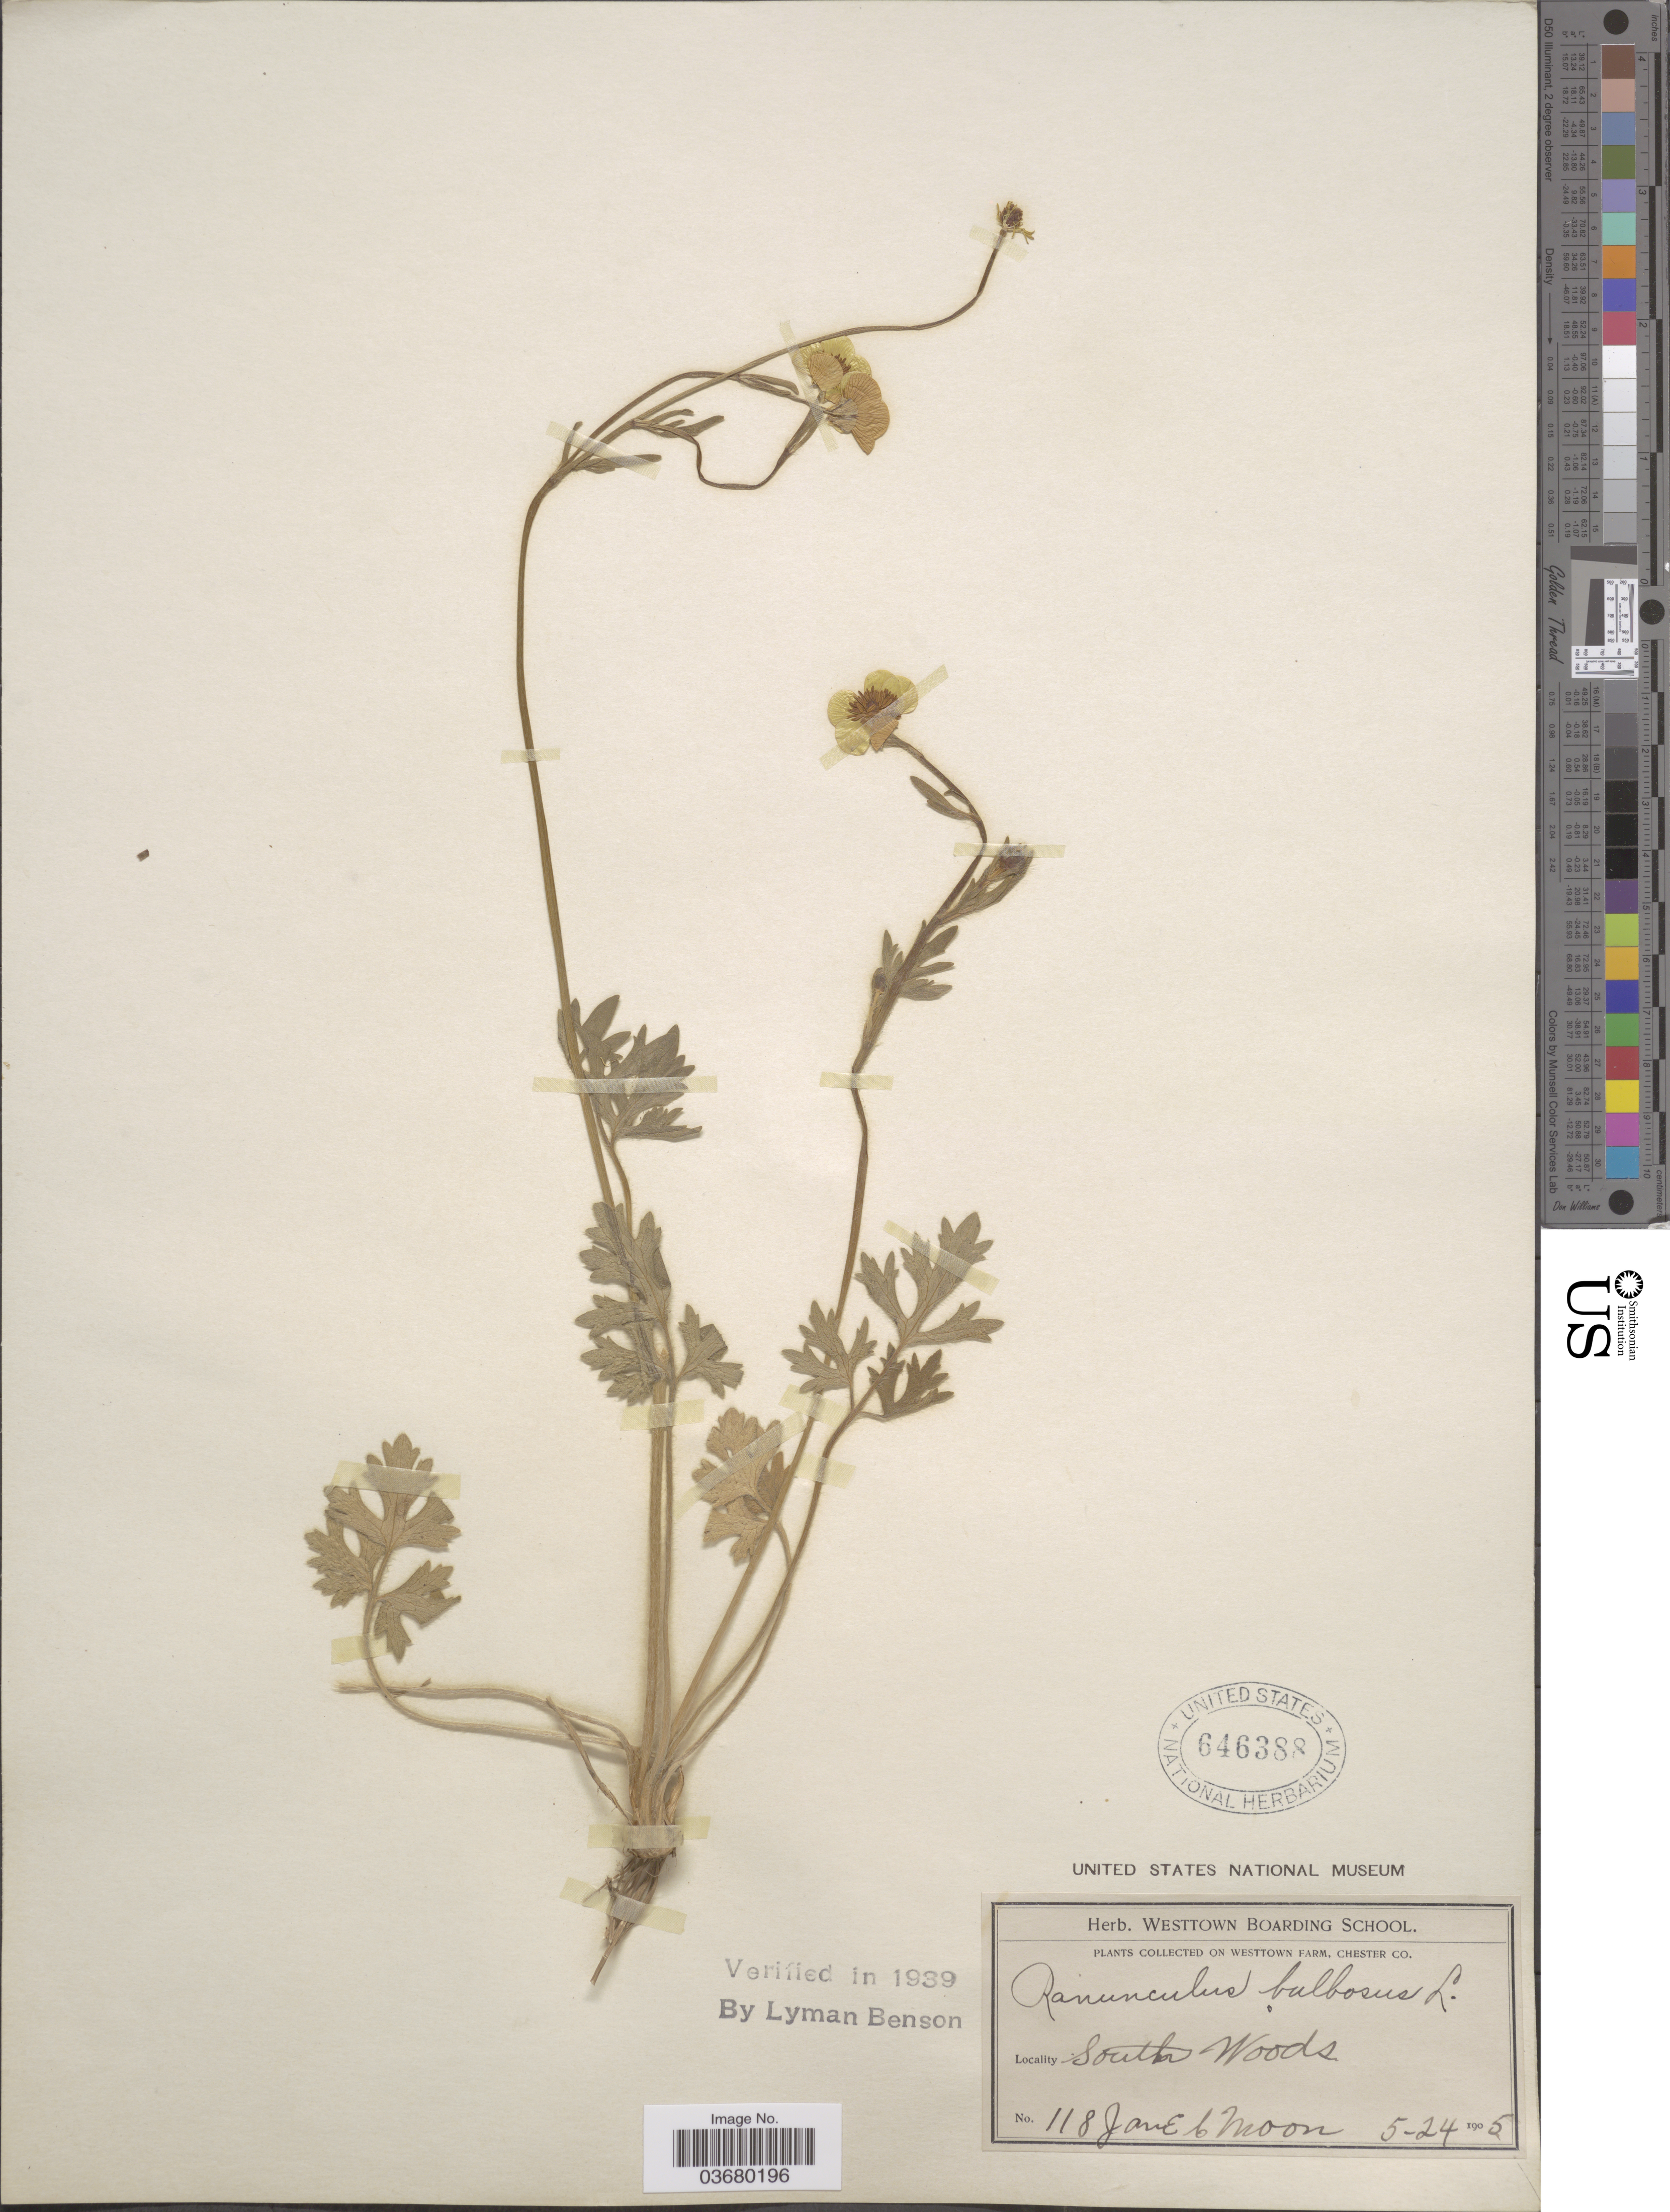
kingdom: Plantae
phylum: Tracheophyta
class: Magnoliopsida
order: Ranunculales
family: Ranunculaceae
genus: Ranunculus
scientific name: Ranunculus bulbosus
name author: L.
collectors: J. Moon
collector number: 118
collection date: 1905-05-24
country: United States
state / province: Pennsylvania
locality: Westtown Farm, Chester Co. South Woods.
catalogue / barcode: US 646388